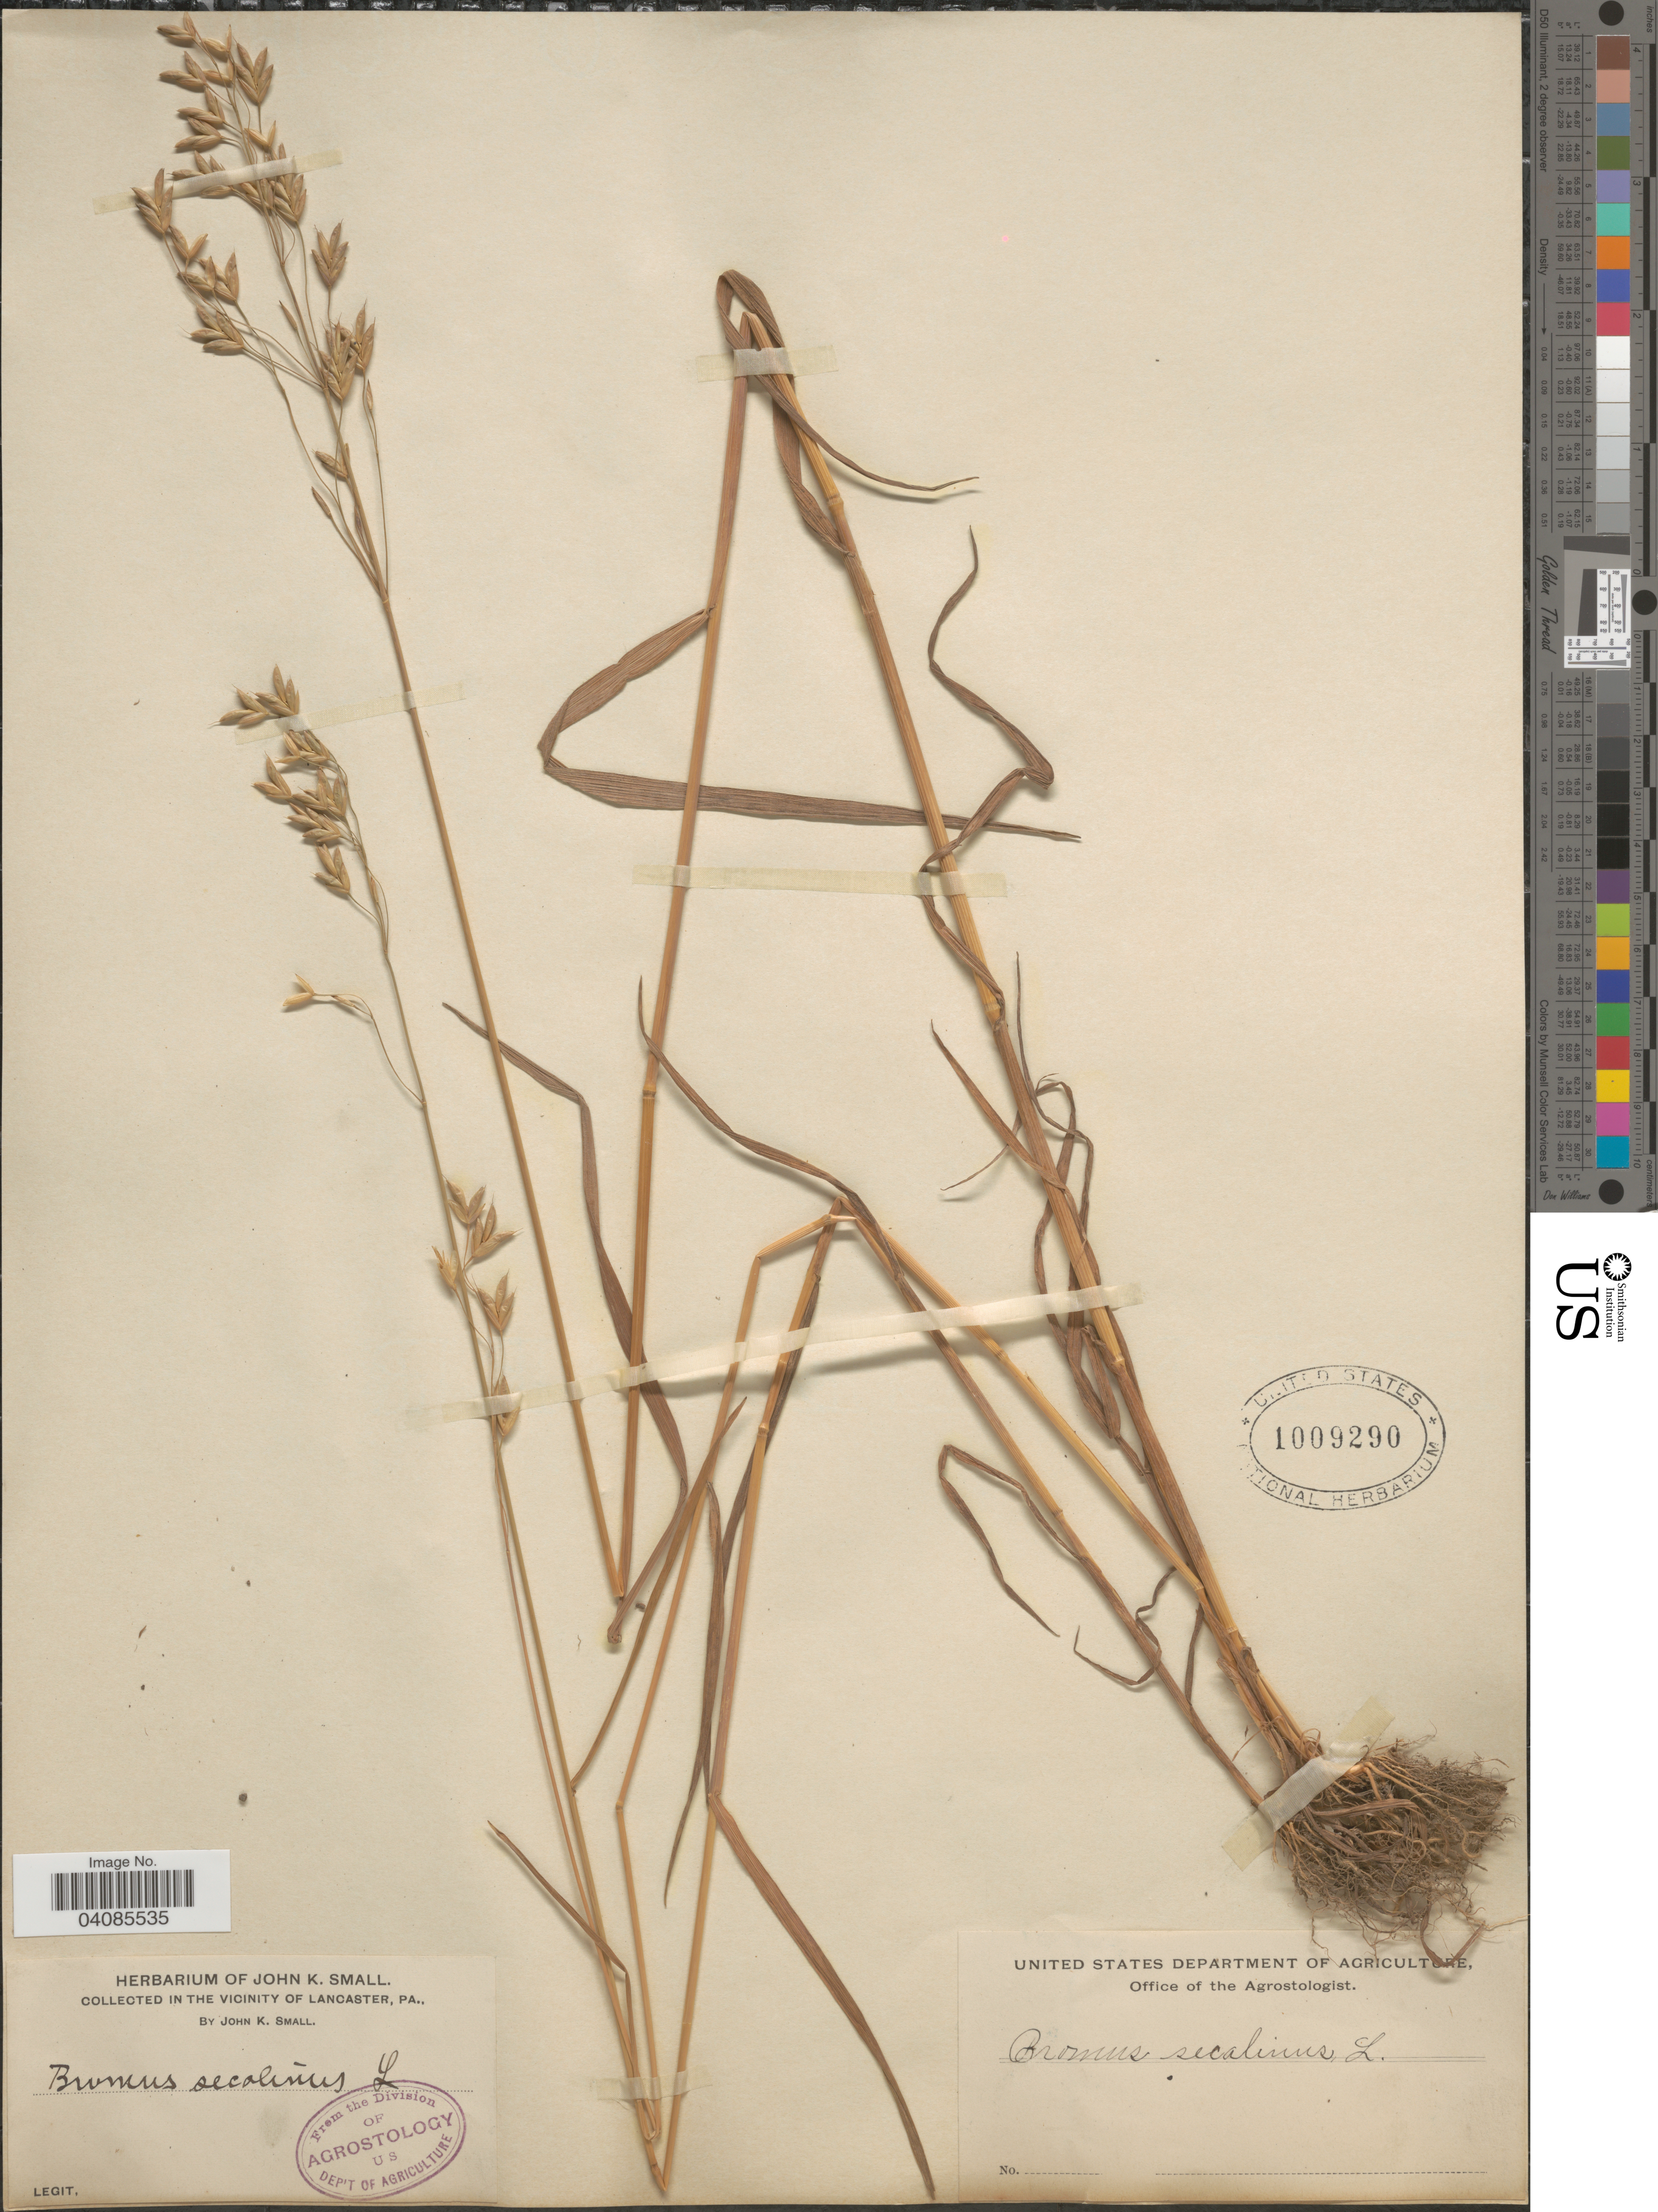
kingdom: Plantae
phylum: Tracheophyta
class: Liliopsida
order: Poales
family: Poaceae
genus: Bromus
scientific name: Bromus secalinus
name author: L.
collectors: J. K. Small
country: United States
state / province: Pennsylvania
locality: In the Vicinity of Lancaster.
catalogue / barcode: US 1009290